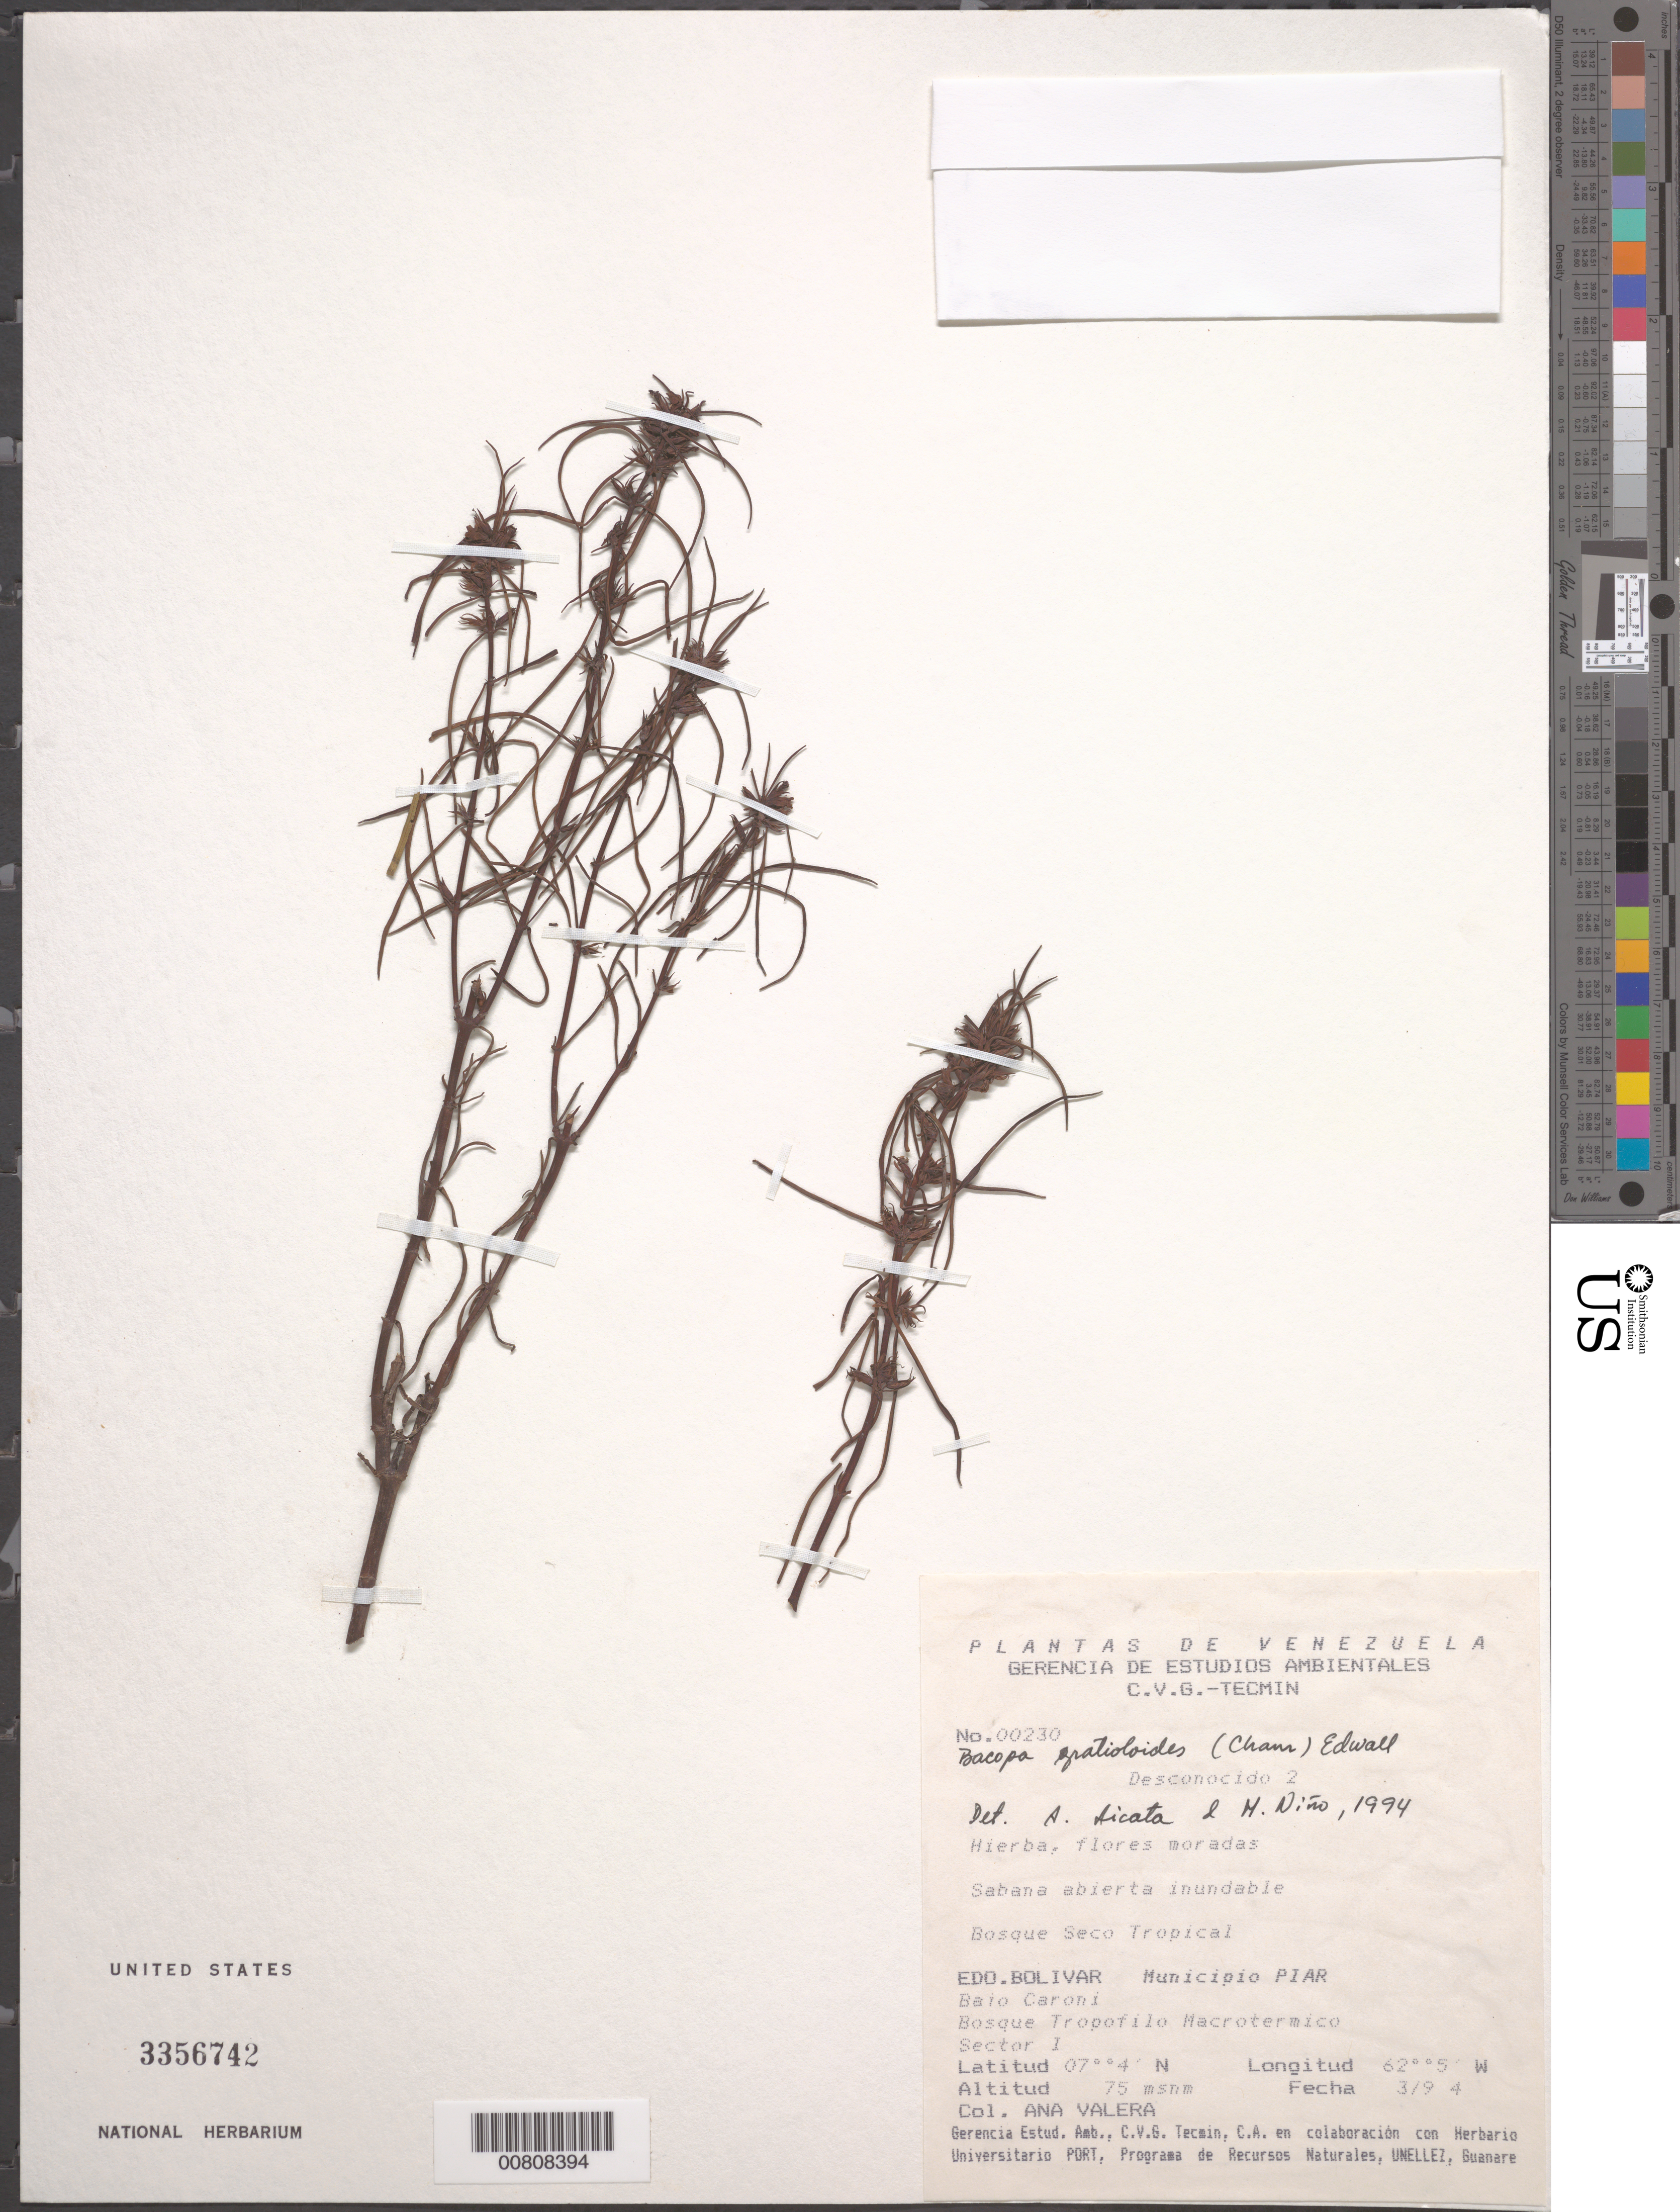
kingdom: Plantae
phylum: Tracheophyta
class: Magnoliopsida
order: Lamiales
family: Plantaginaceae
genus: Bacopa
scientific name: Bacopa gratioloides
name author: (Cham.) Chodat & Hassl.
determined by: Licata, A.; Niño, S. M.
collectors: A. Valera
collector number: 230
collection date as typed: Mar-94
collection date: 1994-03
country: Venezuela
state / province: Bolívar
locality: Mun. Piar, Bajo Caroní, Sector 1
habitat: Sabana abierta inundable;bosque seco tropical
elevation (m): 75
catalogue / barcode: US 3356742